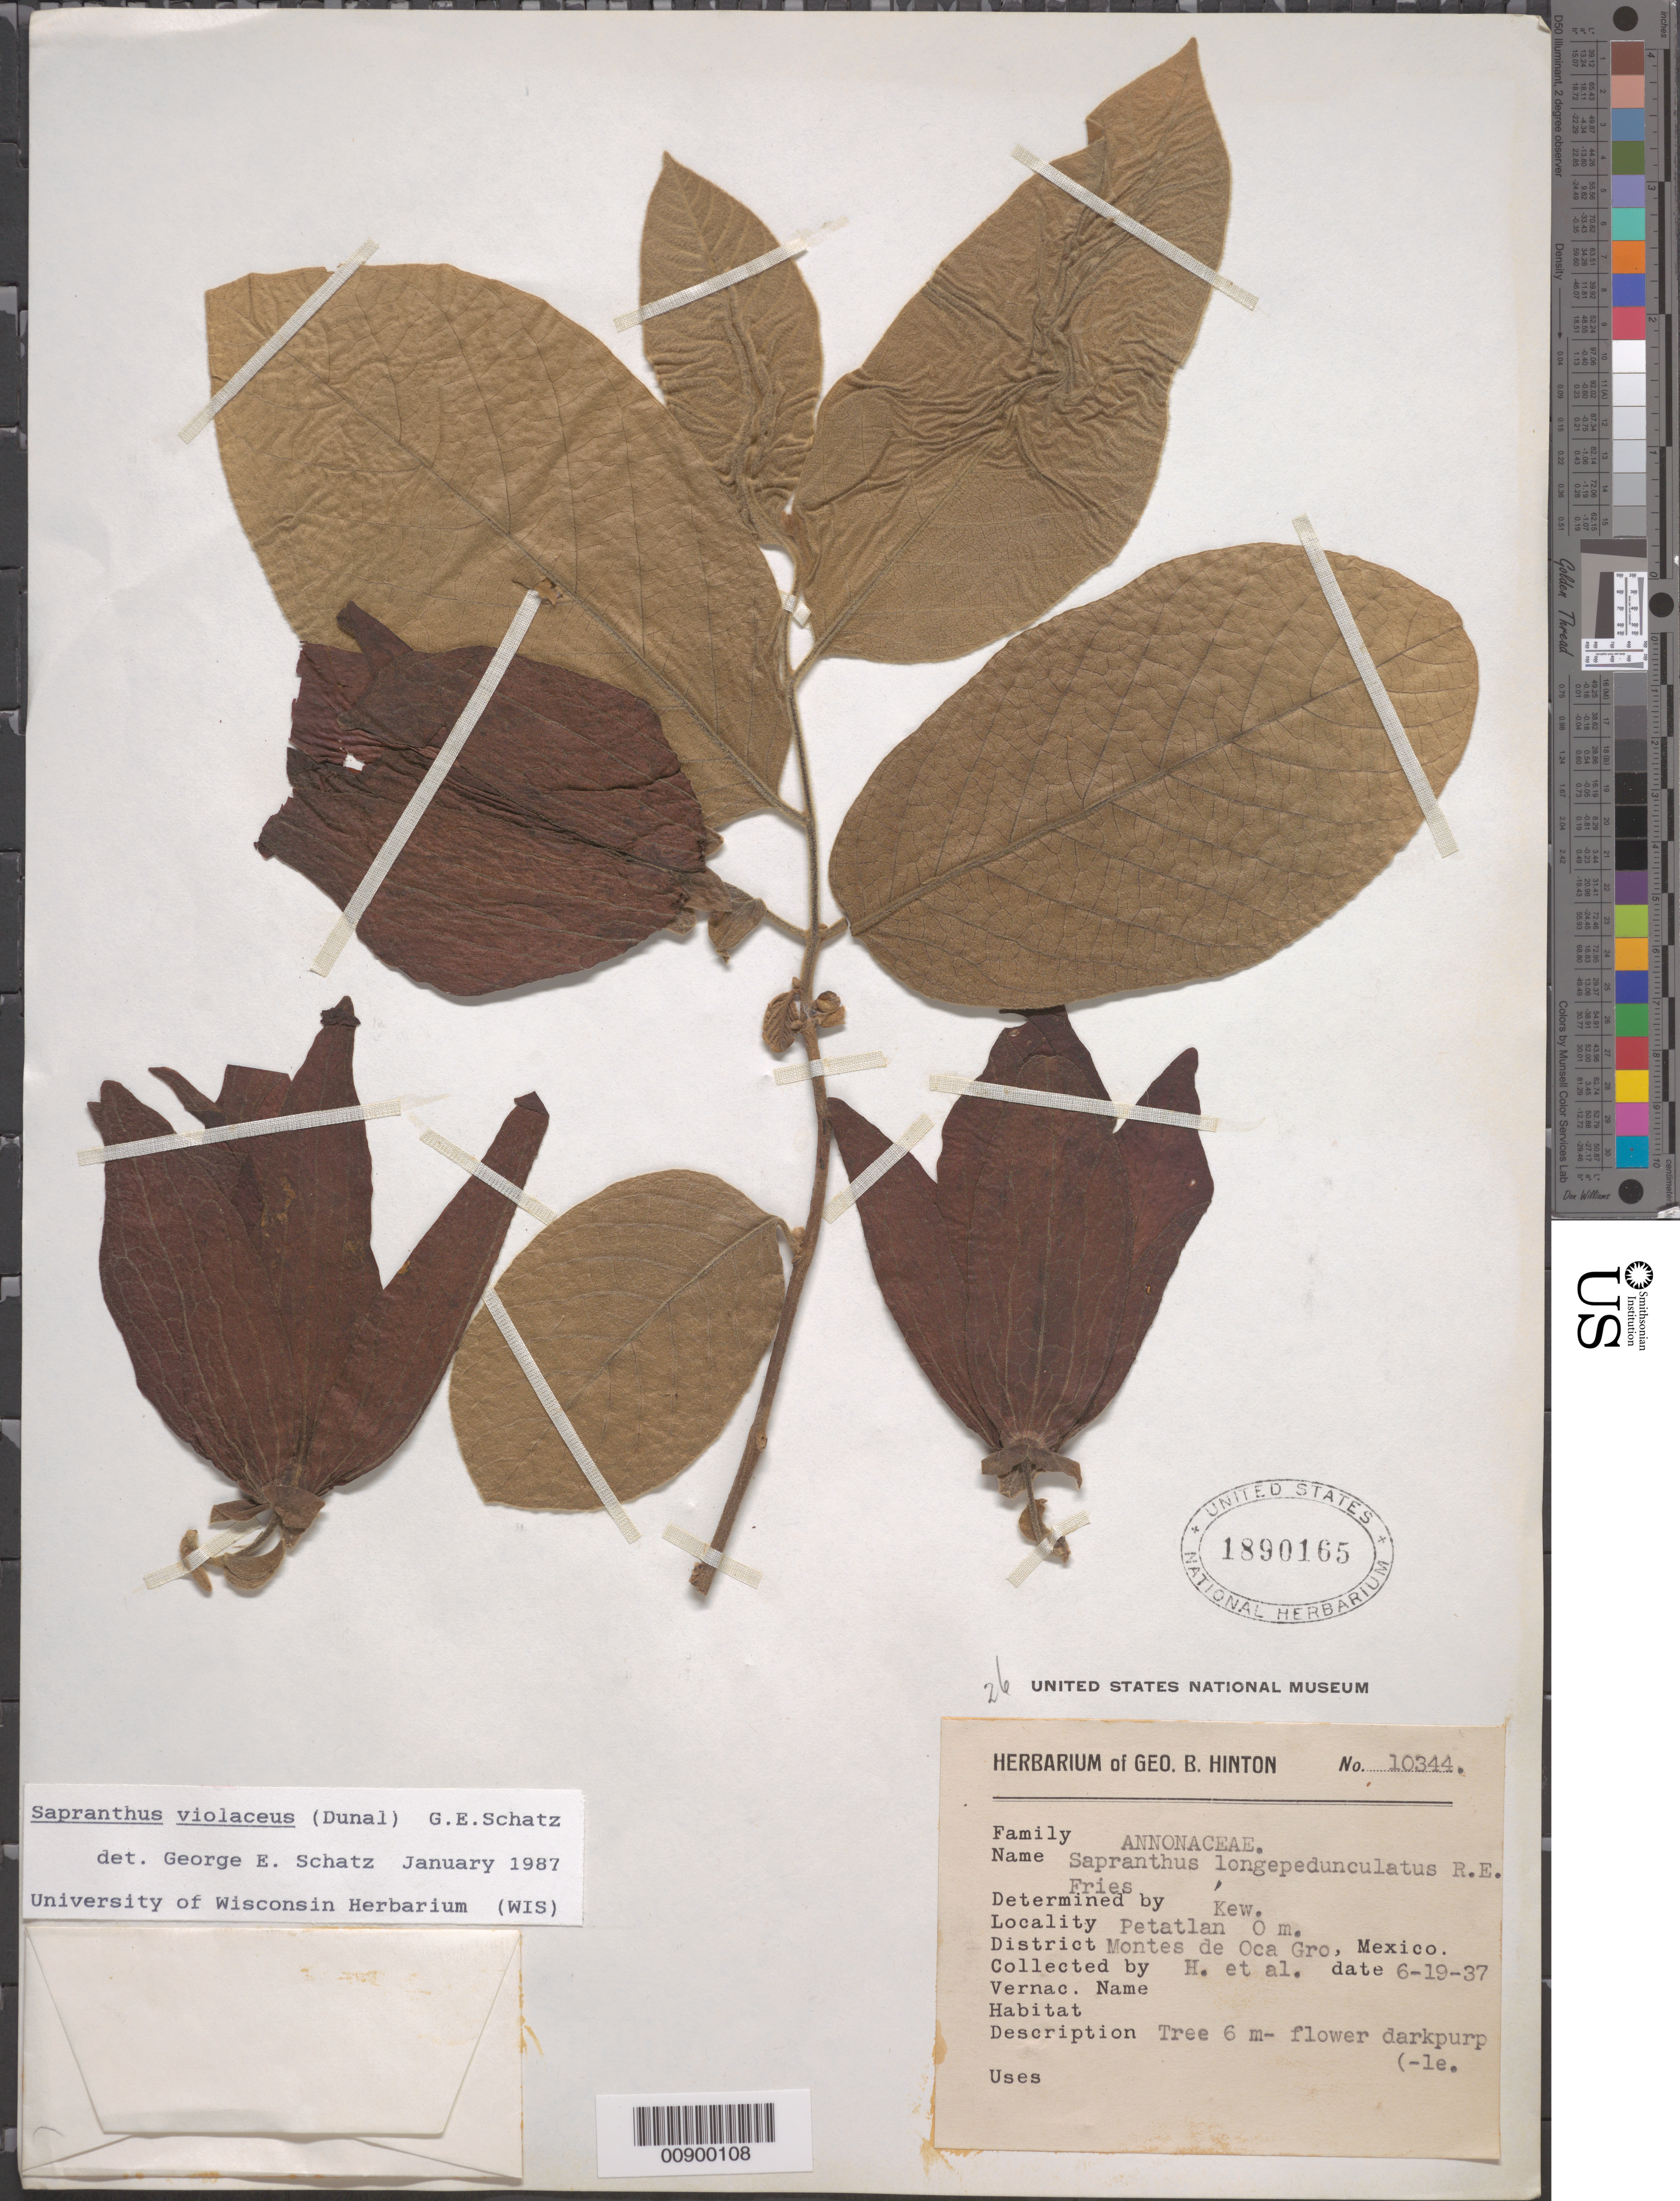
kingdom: Plantae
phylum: Tracheophyta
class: Magnoliopsida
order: Magnoliales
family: Annonaceae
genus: Sapranthus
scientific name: Sapranthus violaceus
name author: (Dunal) Saff.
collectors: G. B. Hinton & et al.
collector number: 10344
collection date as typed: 19 Jun 1937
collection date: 1937-06-19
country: Mexico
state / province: Guerrero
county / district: Montes de Oca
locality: Petatlan, District Montes de Oca, Guerrero.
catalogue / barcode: US 1890165